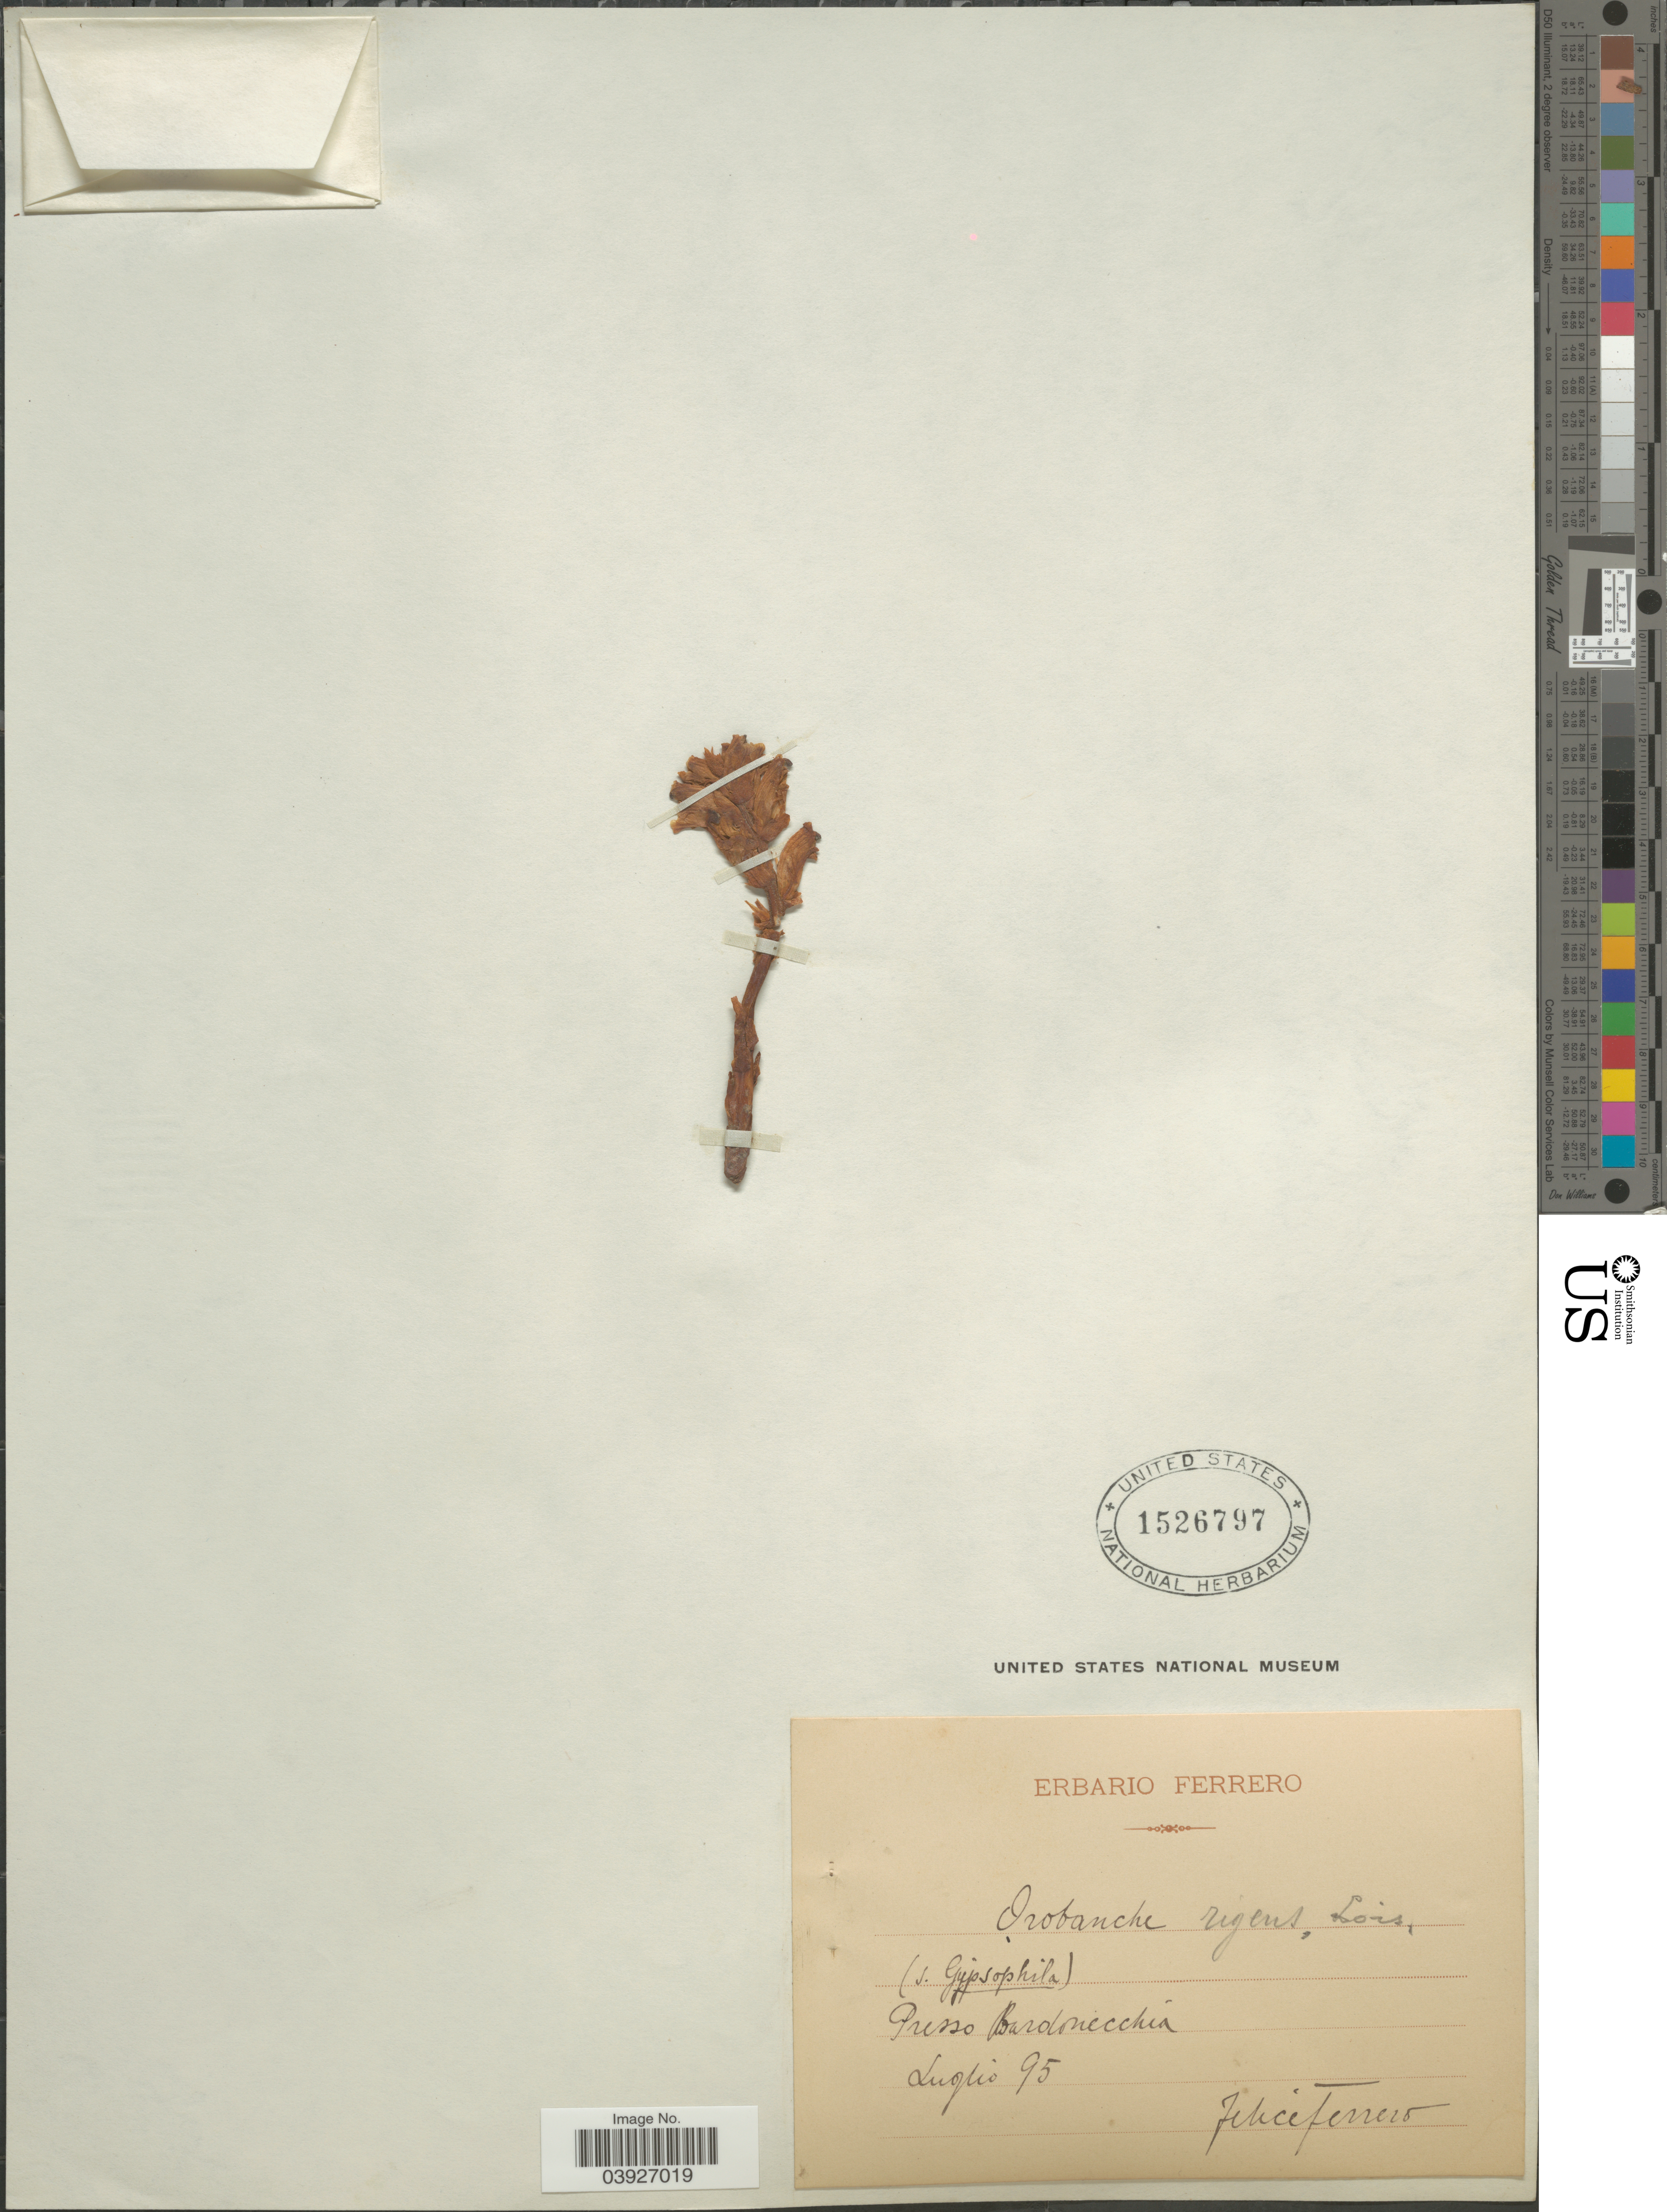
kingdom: Plantae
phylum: Tracheophyta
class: Magnoliopsida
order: Lamiales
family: Orobanchaceae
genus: Orobanche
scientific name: Orobanche rigens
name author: Loisel.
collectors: F. Ferrero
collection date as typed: Transcribed d/m/y: /7/95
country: Italy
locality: Presso Bardonecchia.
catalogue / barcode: US 1526797